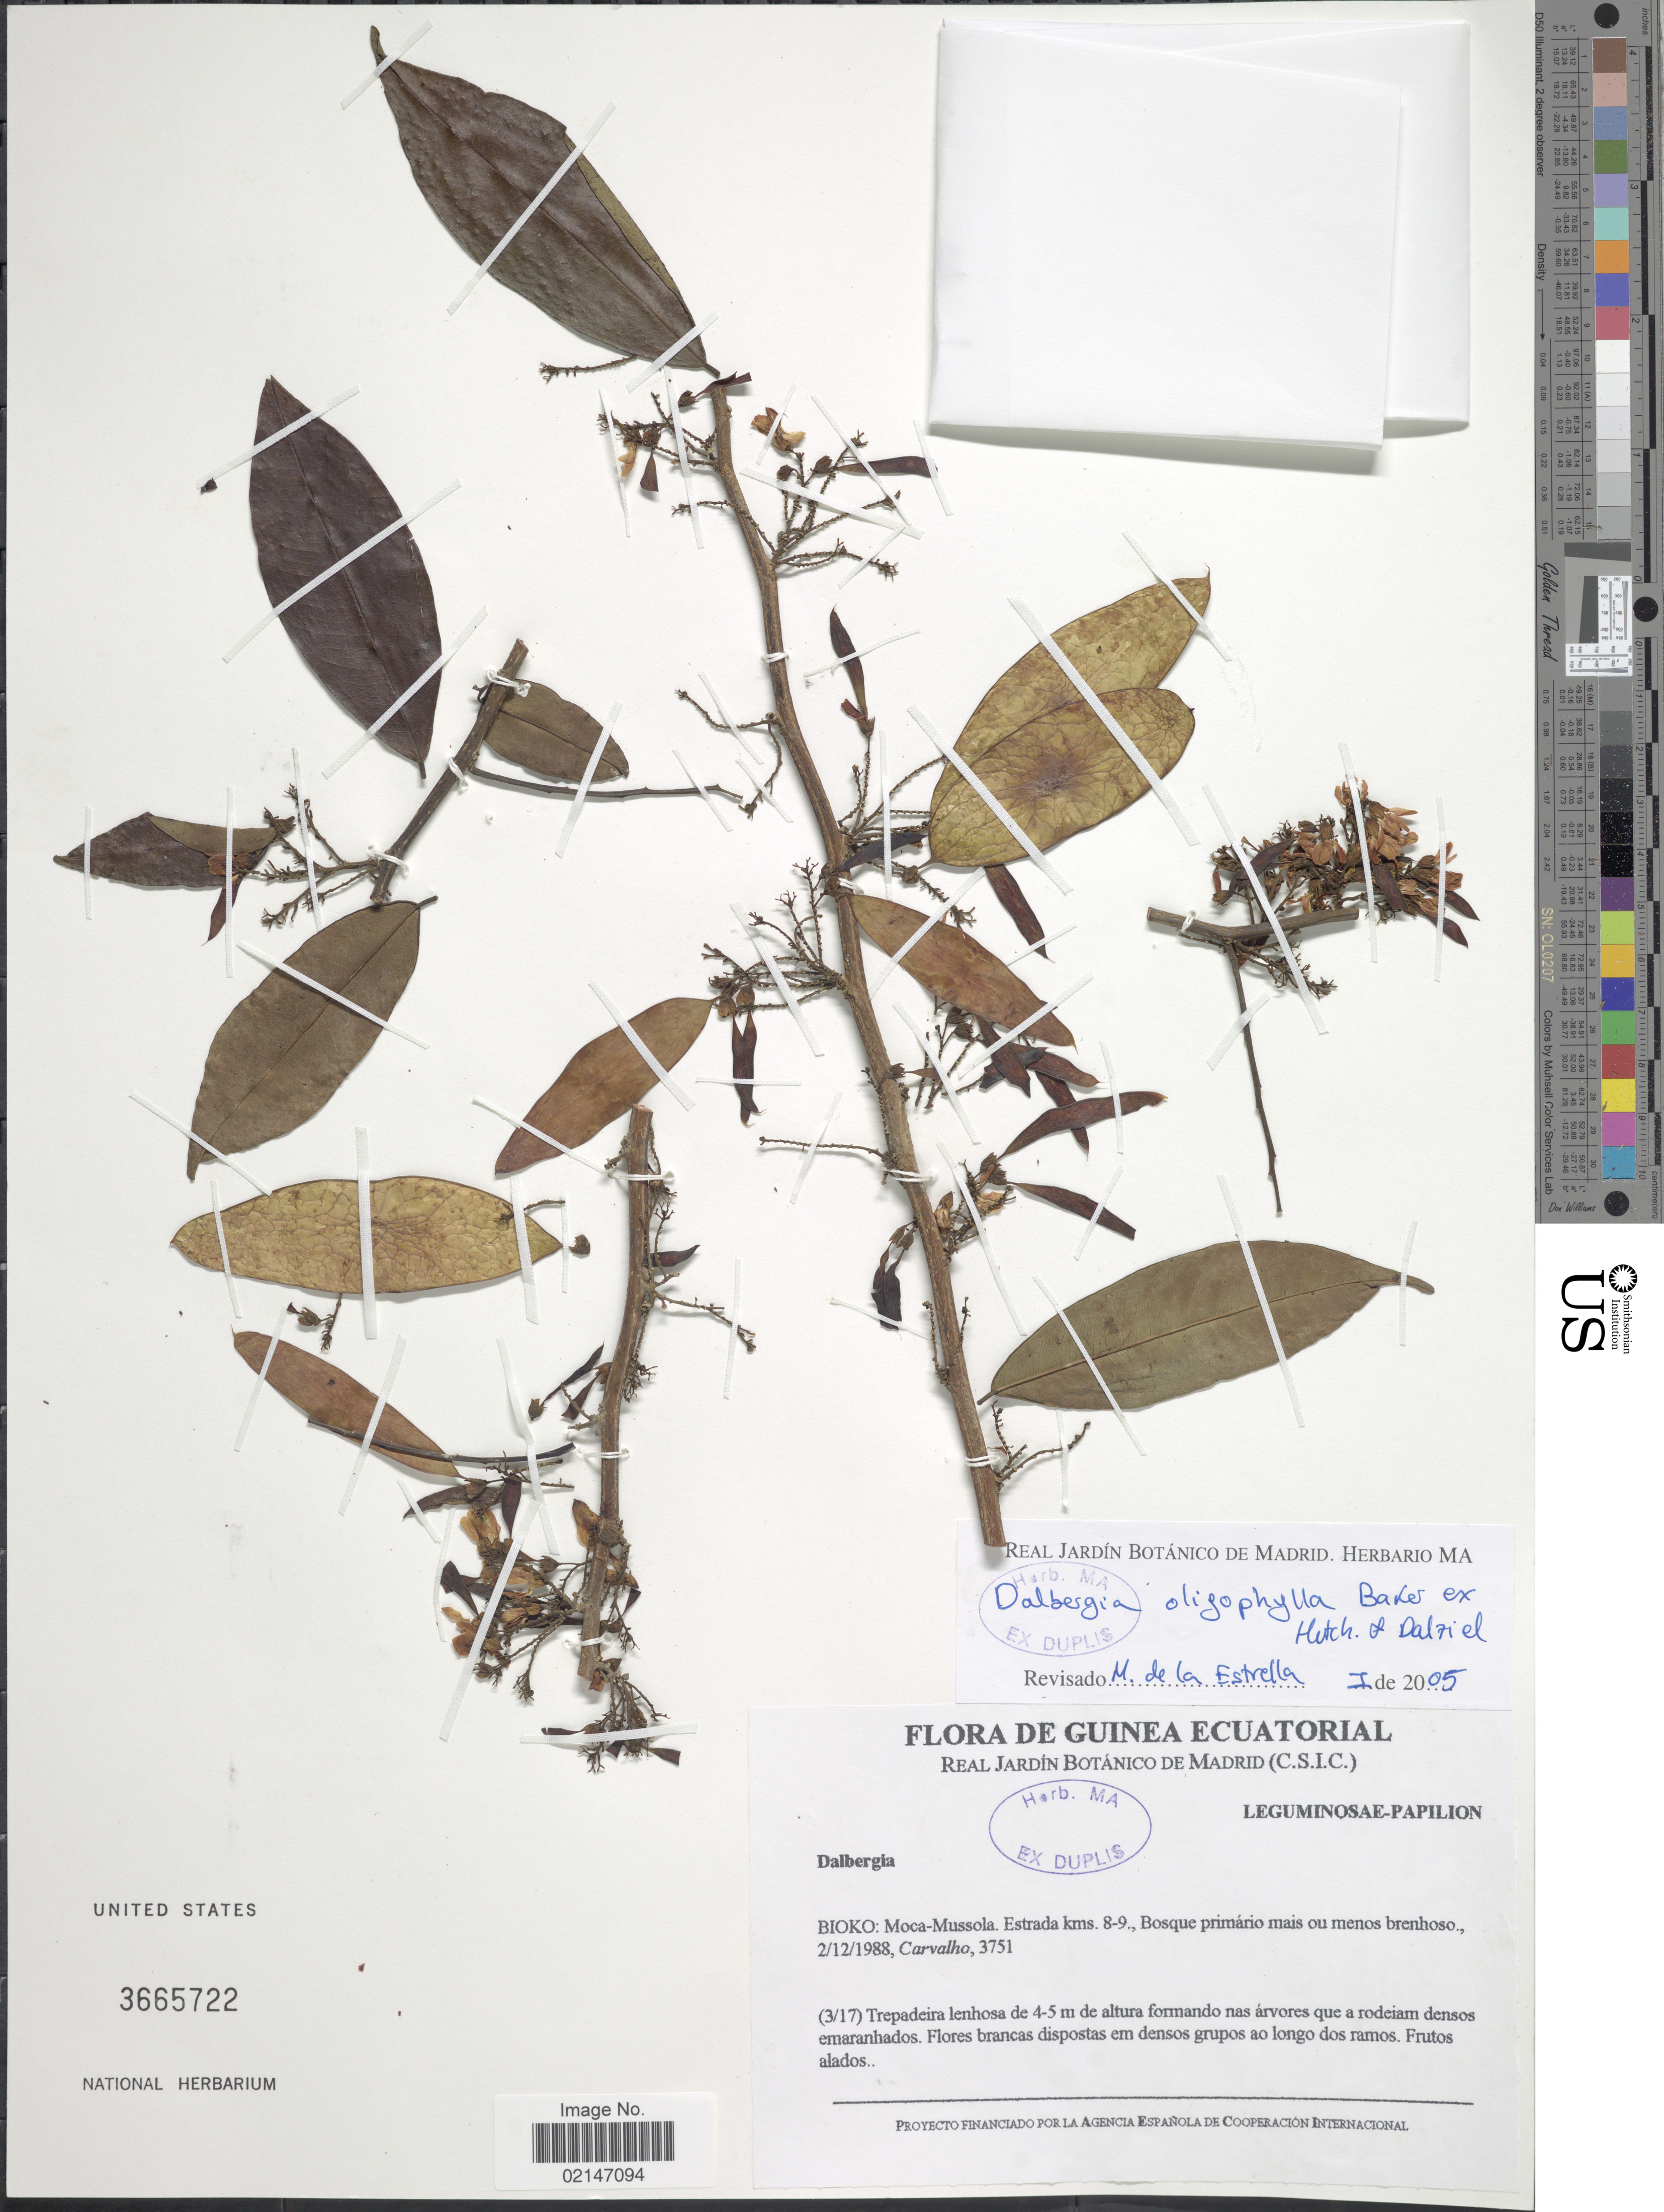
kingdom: Plantae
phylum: Tracheophyta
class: Magnoliopsida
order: Fabales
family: Fabaceae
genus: Dalbergia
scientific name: Dalbergia oligophylla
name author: Hosok.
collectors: Carvalho, --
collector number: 3751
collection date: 1988-02-12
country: Equatorial Guinea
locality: Bioko: Mocu-Mussola, estrada kms. 8-9., Bosque primario mais ou menos brenhoso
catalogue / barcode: US 3665722